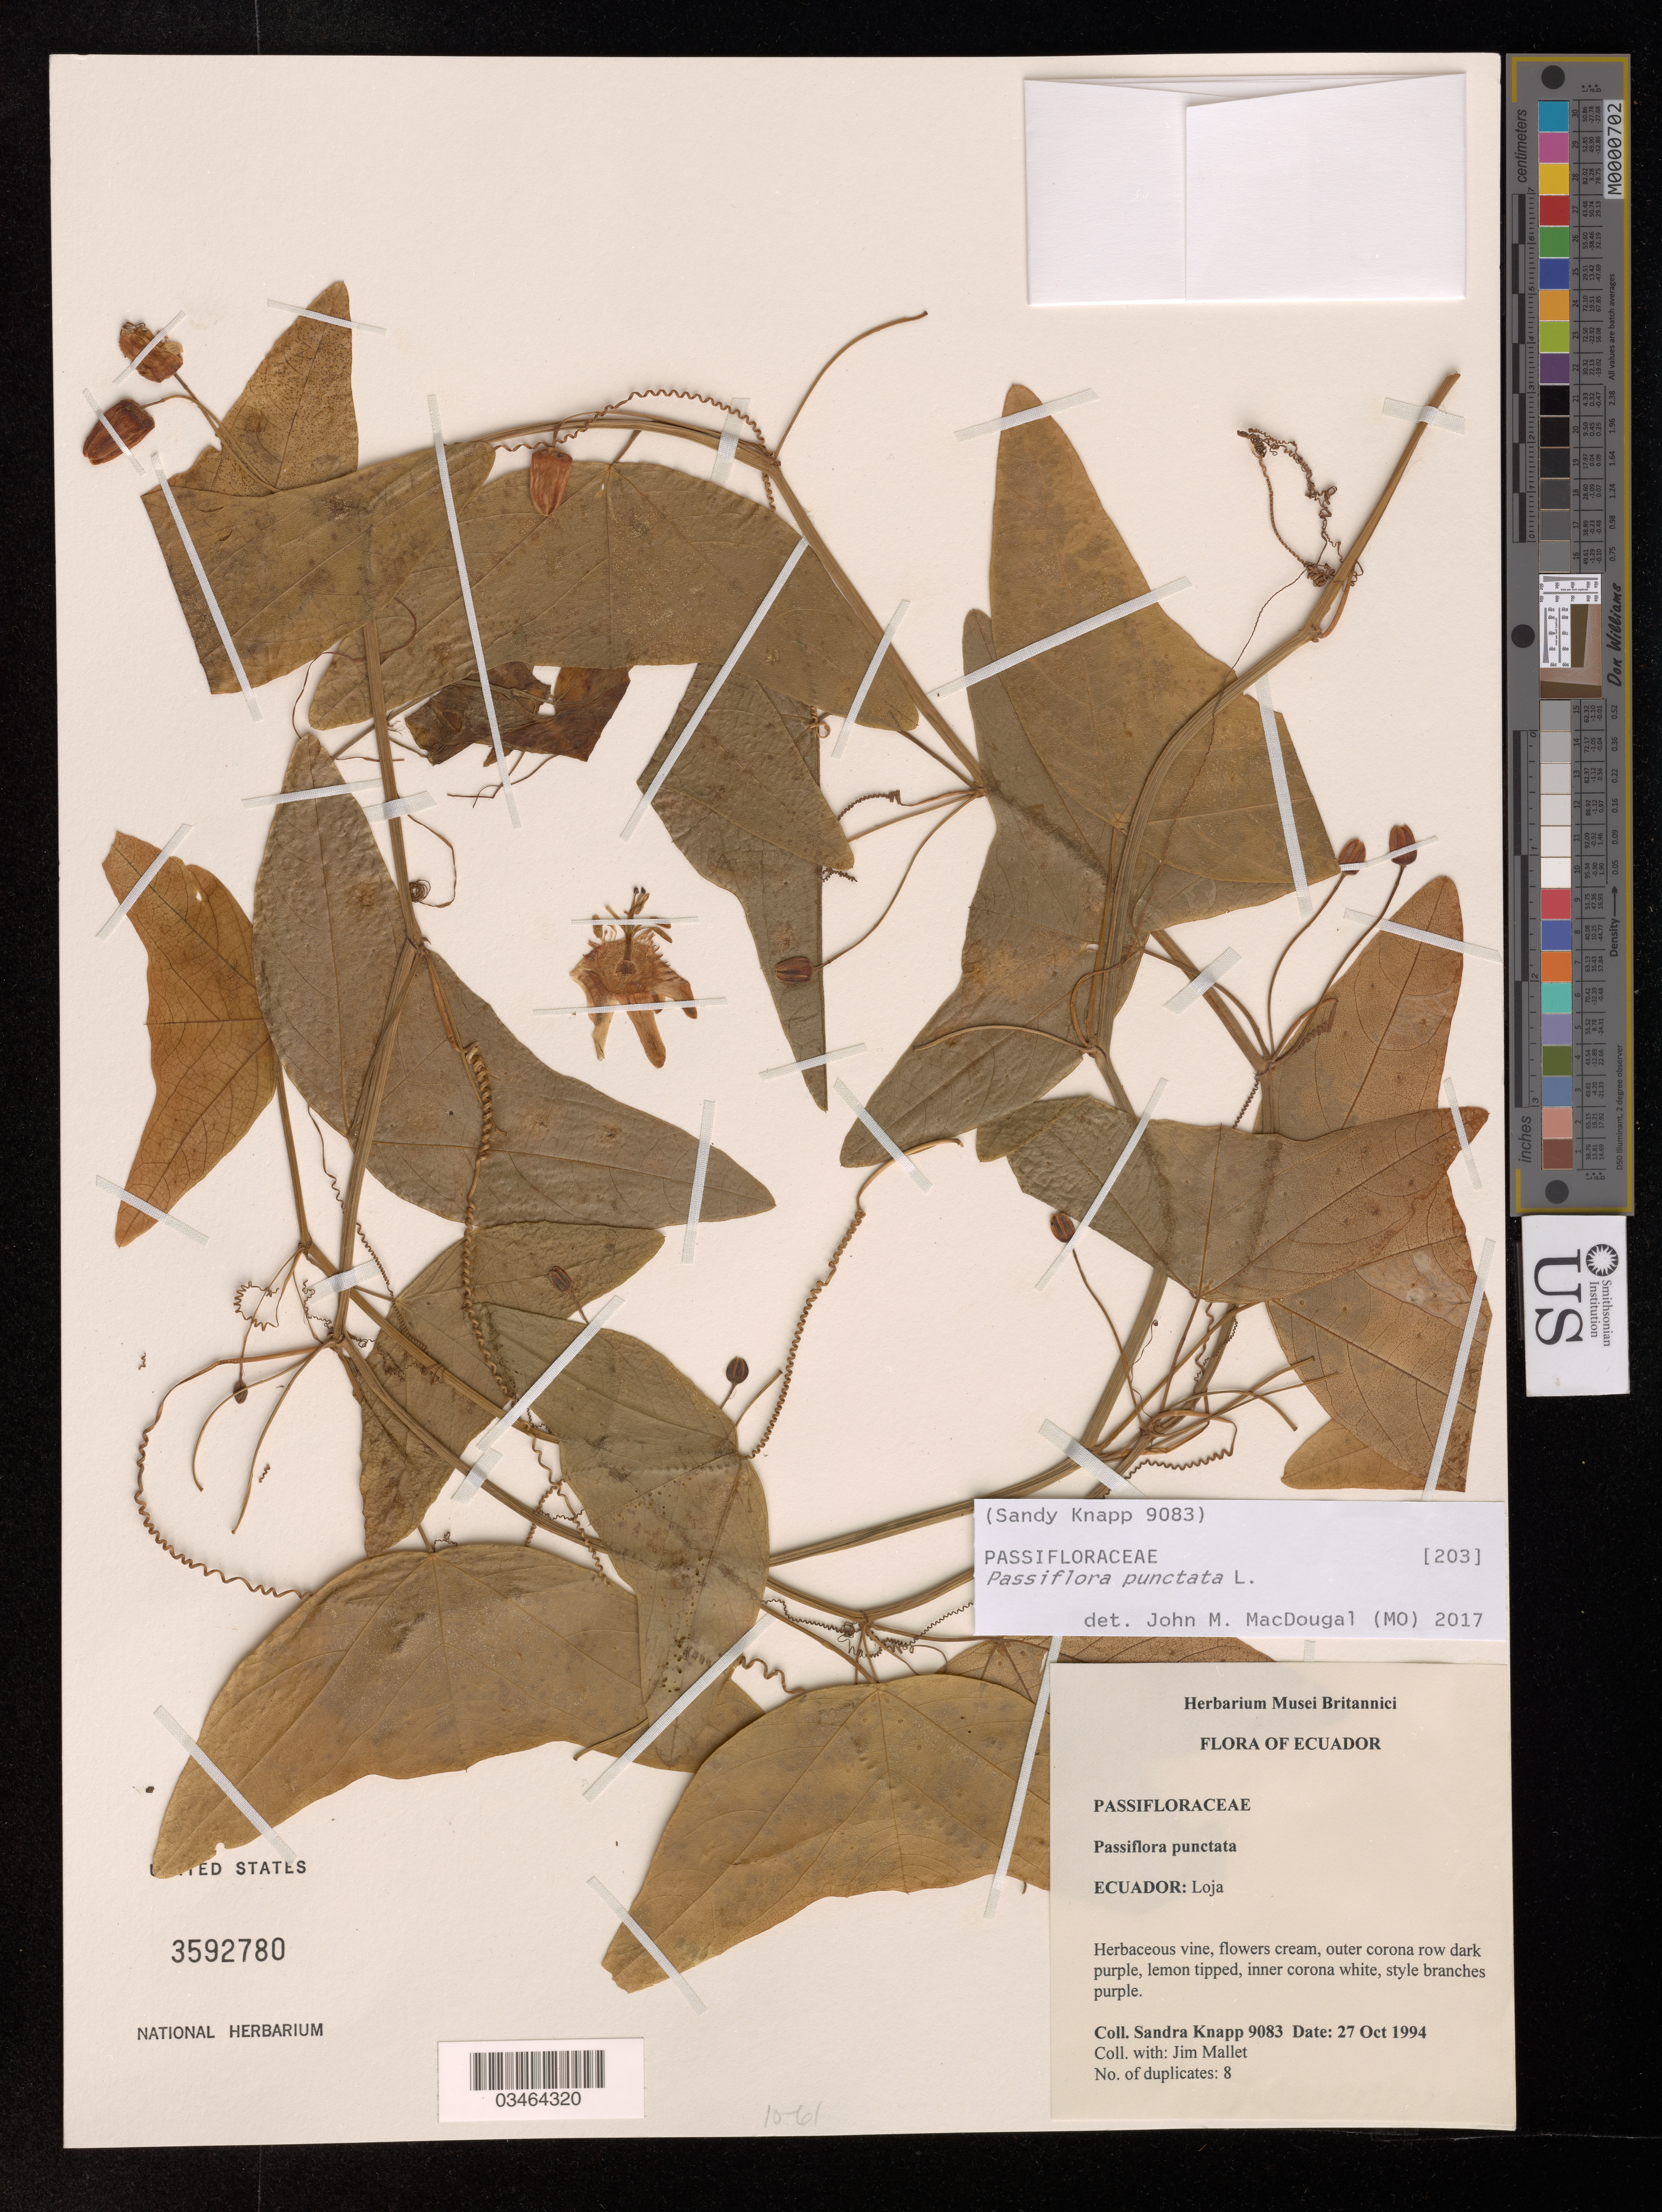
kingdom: Plantae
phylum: Tracheophyta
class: Magnoliopsida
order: Malpighiales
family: Passifloraceae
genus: Passiflora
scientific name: Passiflora punctata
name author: L.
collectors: S. Knapp & J. Mallet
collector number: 9083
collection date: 1994-10-27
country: Ecuador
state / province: Loja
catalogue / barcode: US 3592780